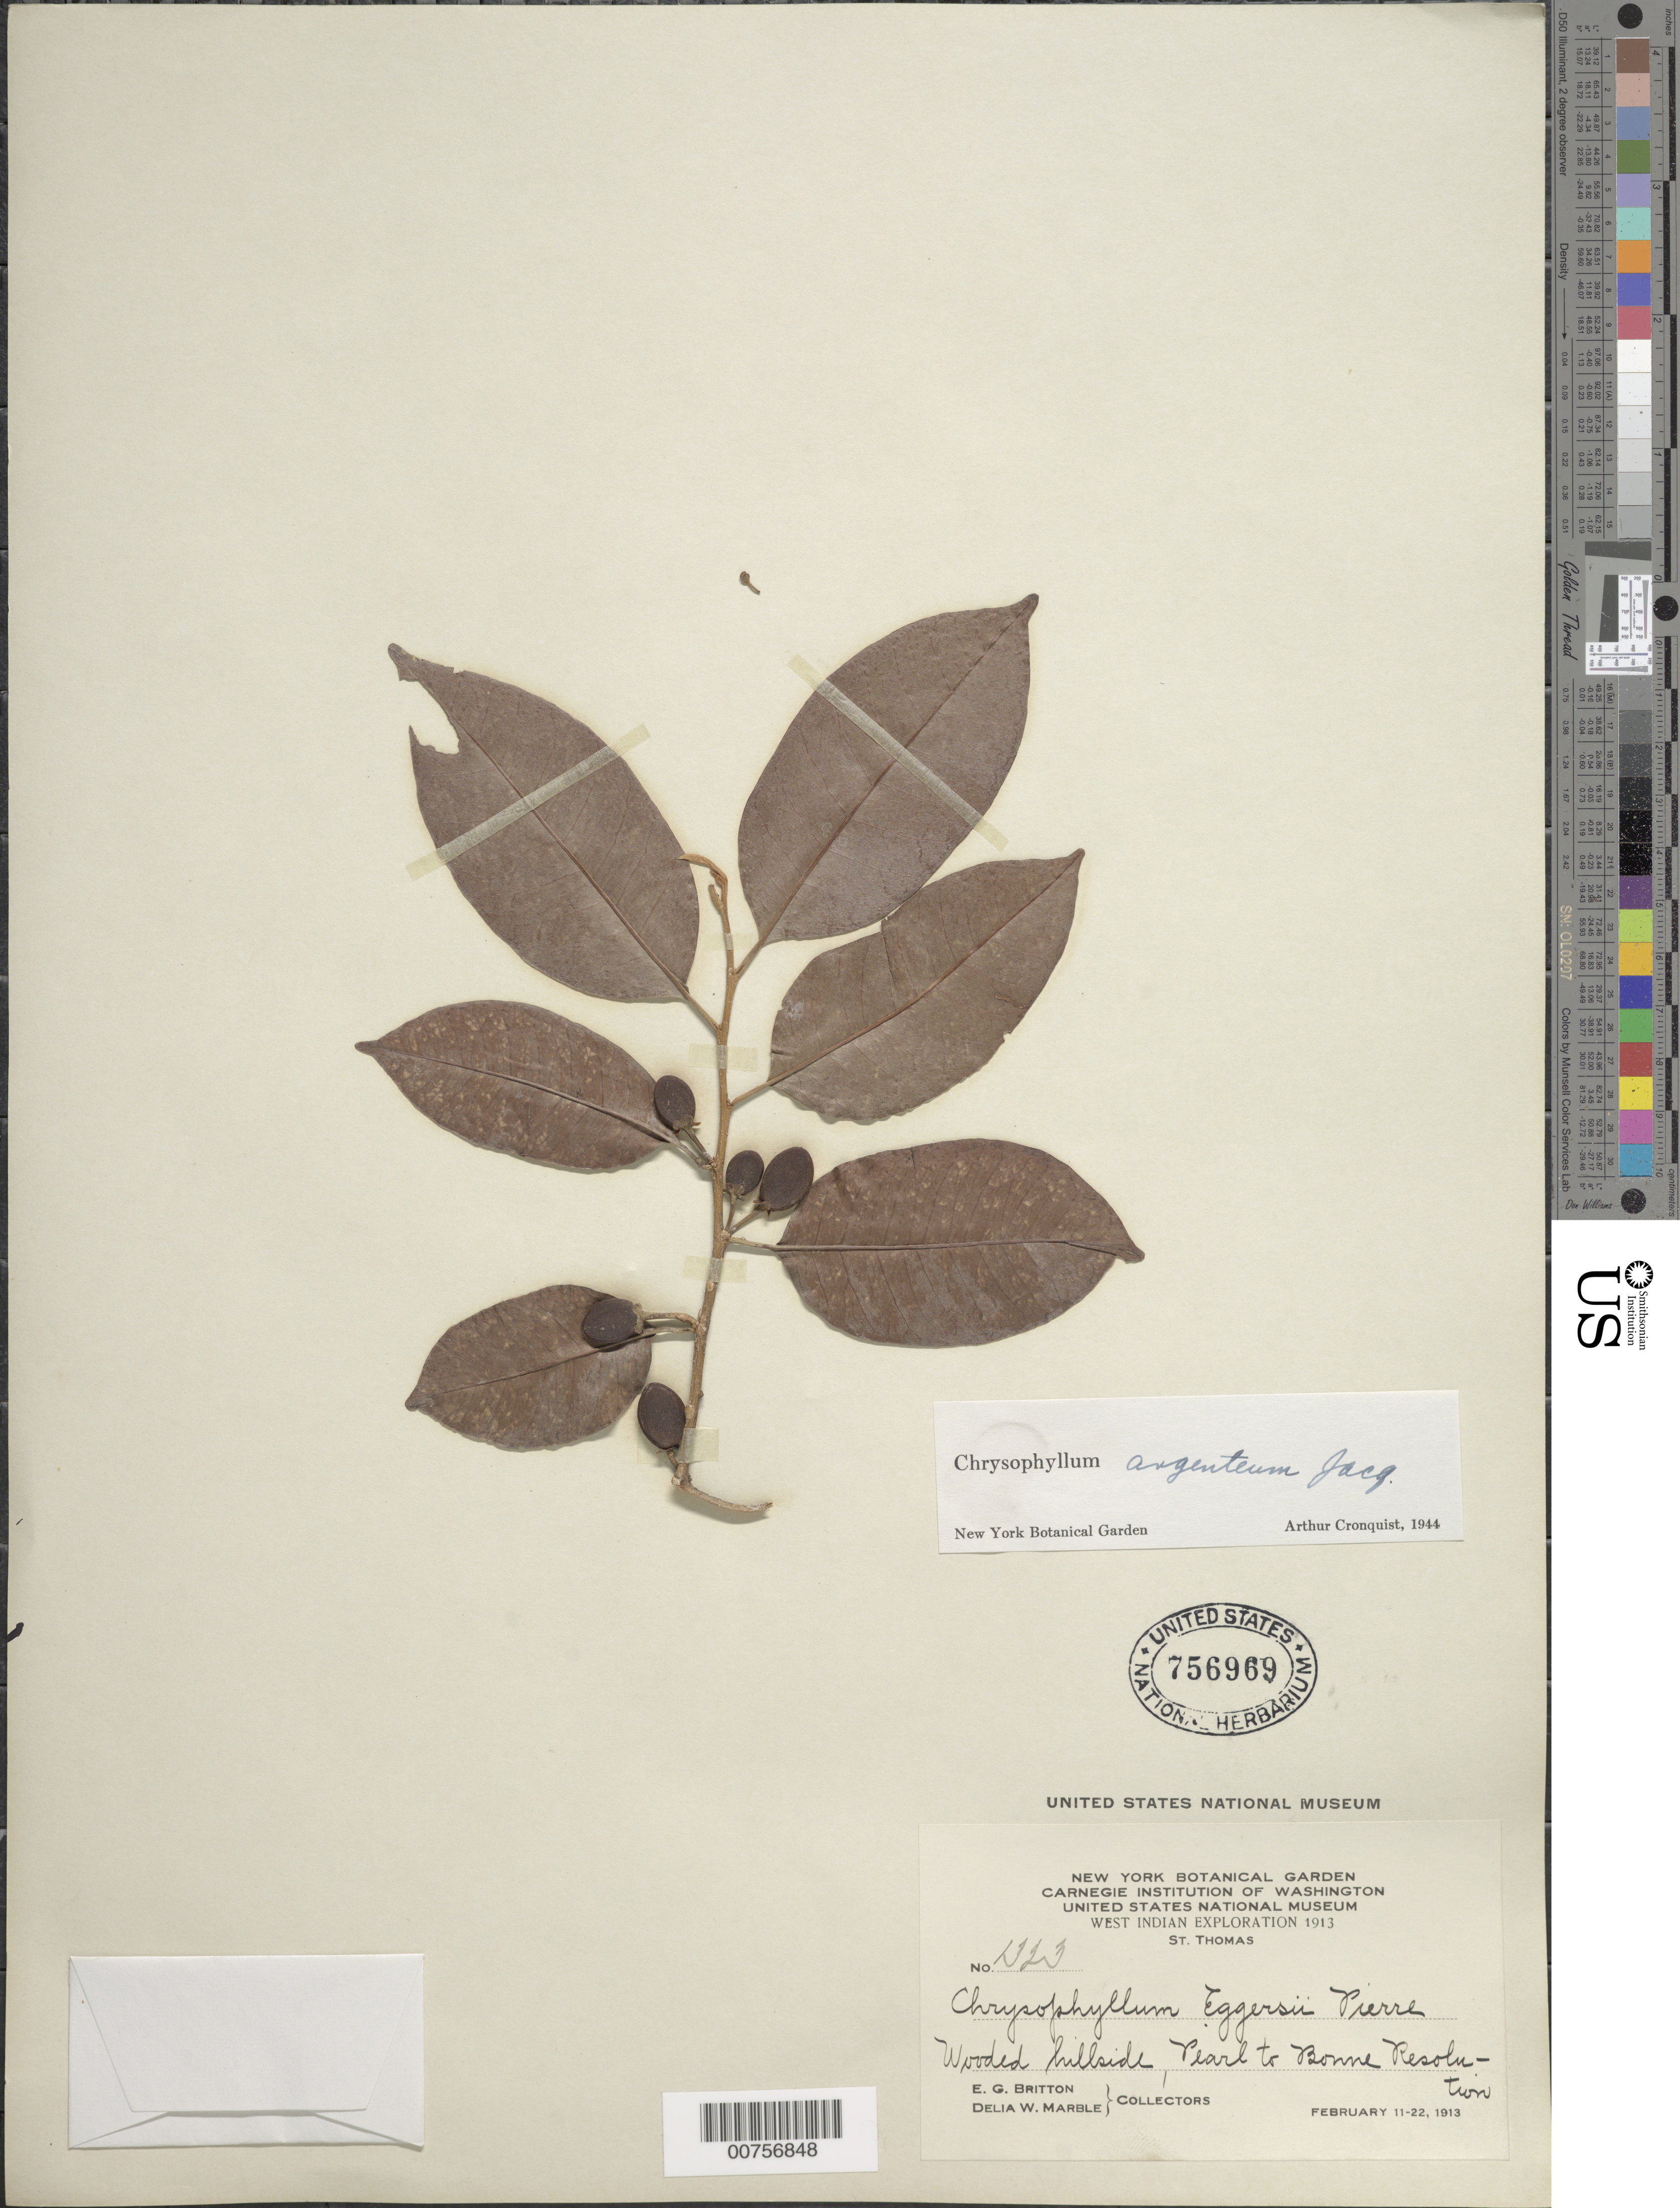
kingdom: Plantae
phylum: Tracheophyta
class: Magnoliopsida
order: Ericales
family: Sapotaceae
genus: Chrysophyllum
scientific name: Chrysophyllum argenteum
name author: Jacq.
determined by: Cronquist, A. J.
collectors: E. G. Britton & D. W. Marble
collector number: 1323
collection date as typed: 11 Feb 1913 to 22 Feb 1913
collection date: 1913-02-11/1913-02-22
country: U.S. Virgin Islands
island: St. Thomas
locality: Pearl to Bonne Resolution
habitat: Wooded hillside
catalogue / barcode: US 756969